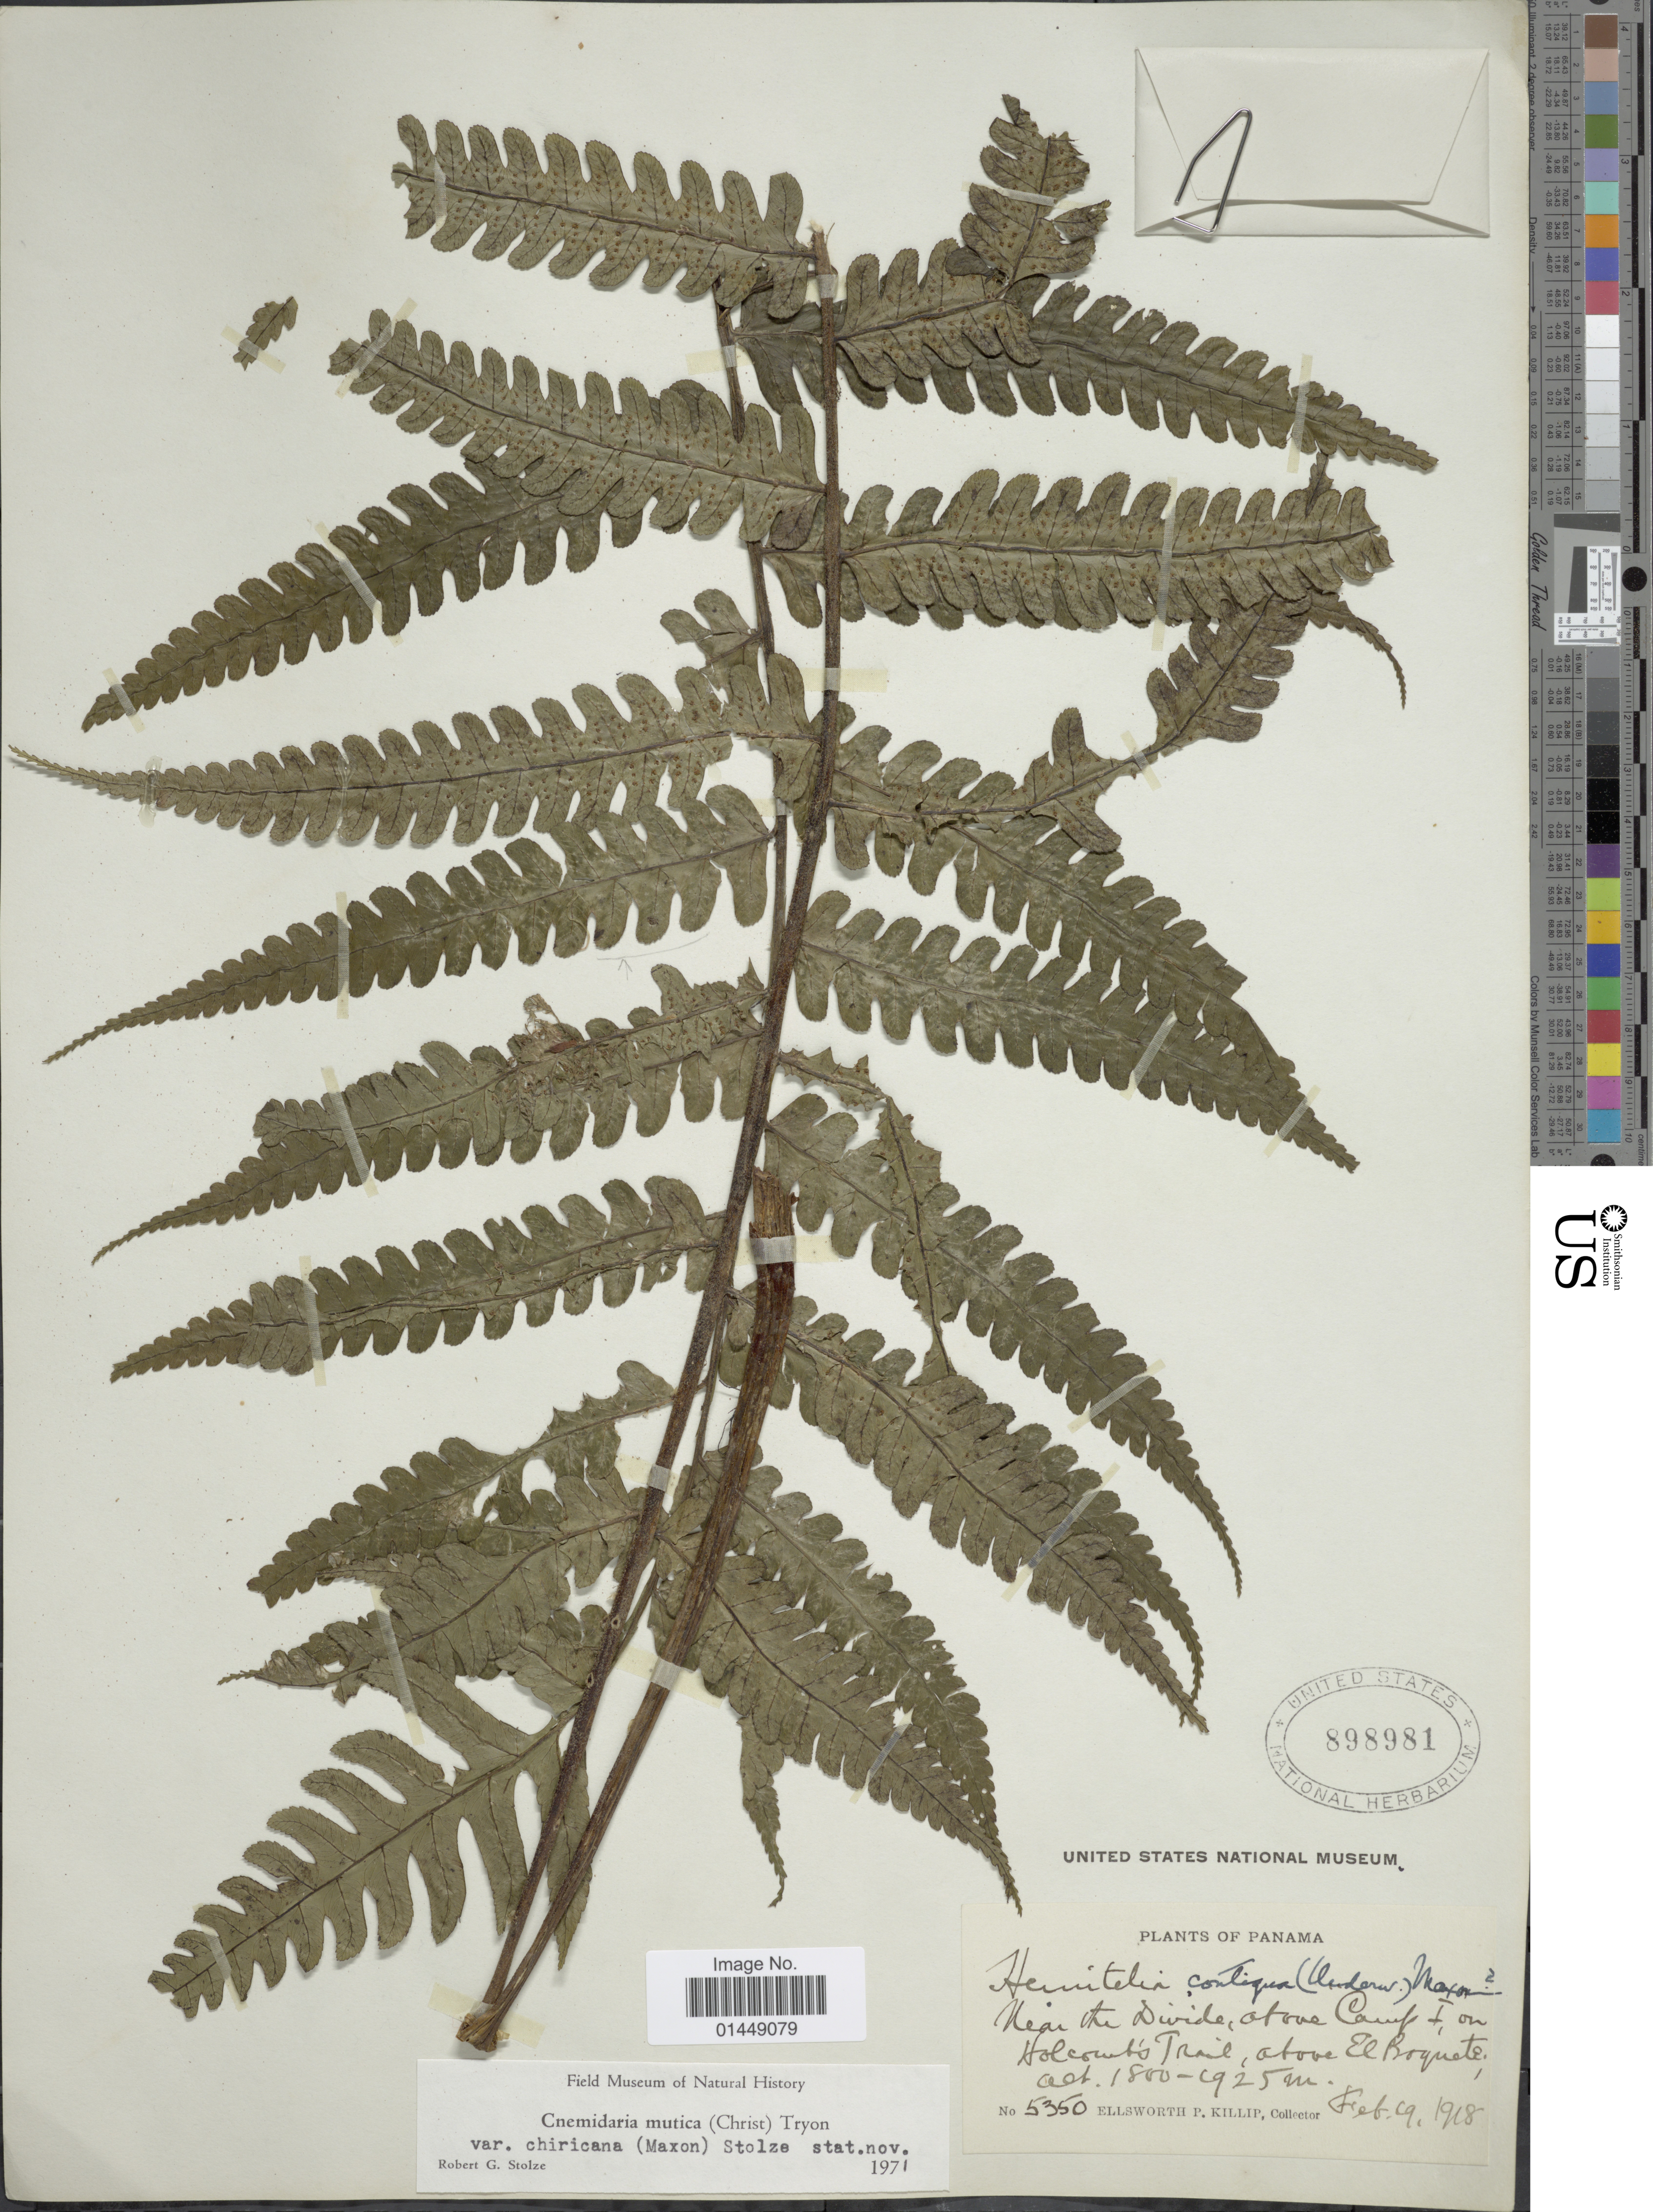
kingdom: Plantae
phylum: Tracheophyta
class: Polypodiopsida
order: Cyatheales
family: Cyatheaceae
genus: Cyathea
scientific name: Cyathea mutica var. chiricana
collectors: E. P. Killip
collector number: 5350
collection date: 1918-02-19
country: Panama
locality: Near the Divide, above Camp I, on Holcomb's Trail, above El Boquete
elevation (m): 1800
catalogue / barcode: US 898981